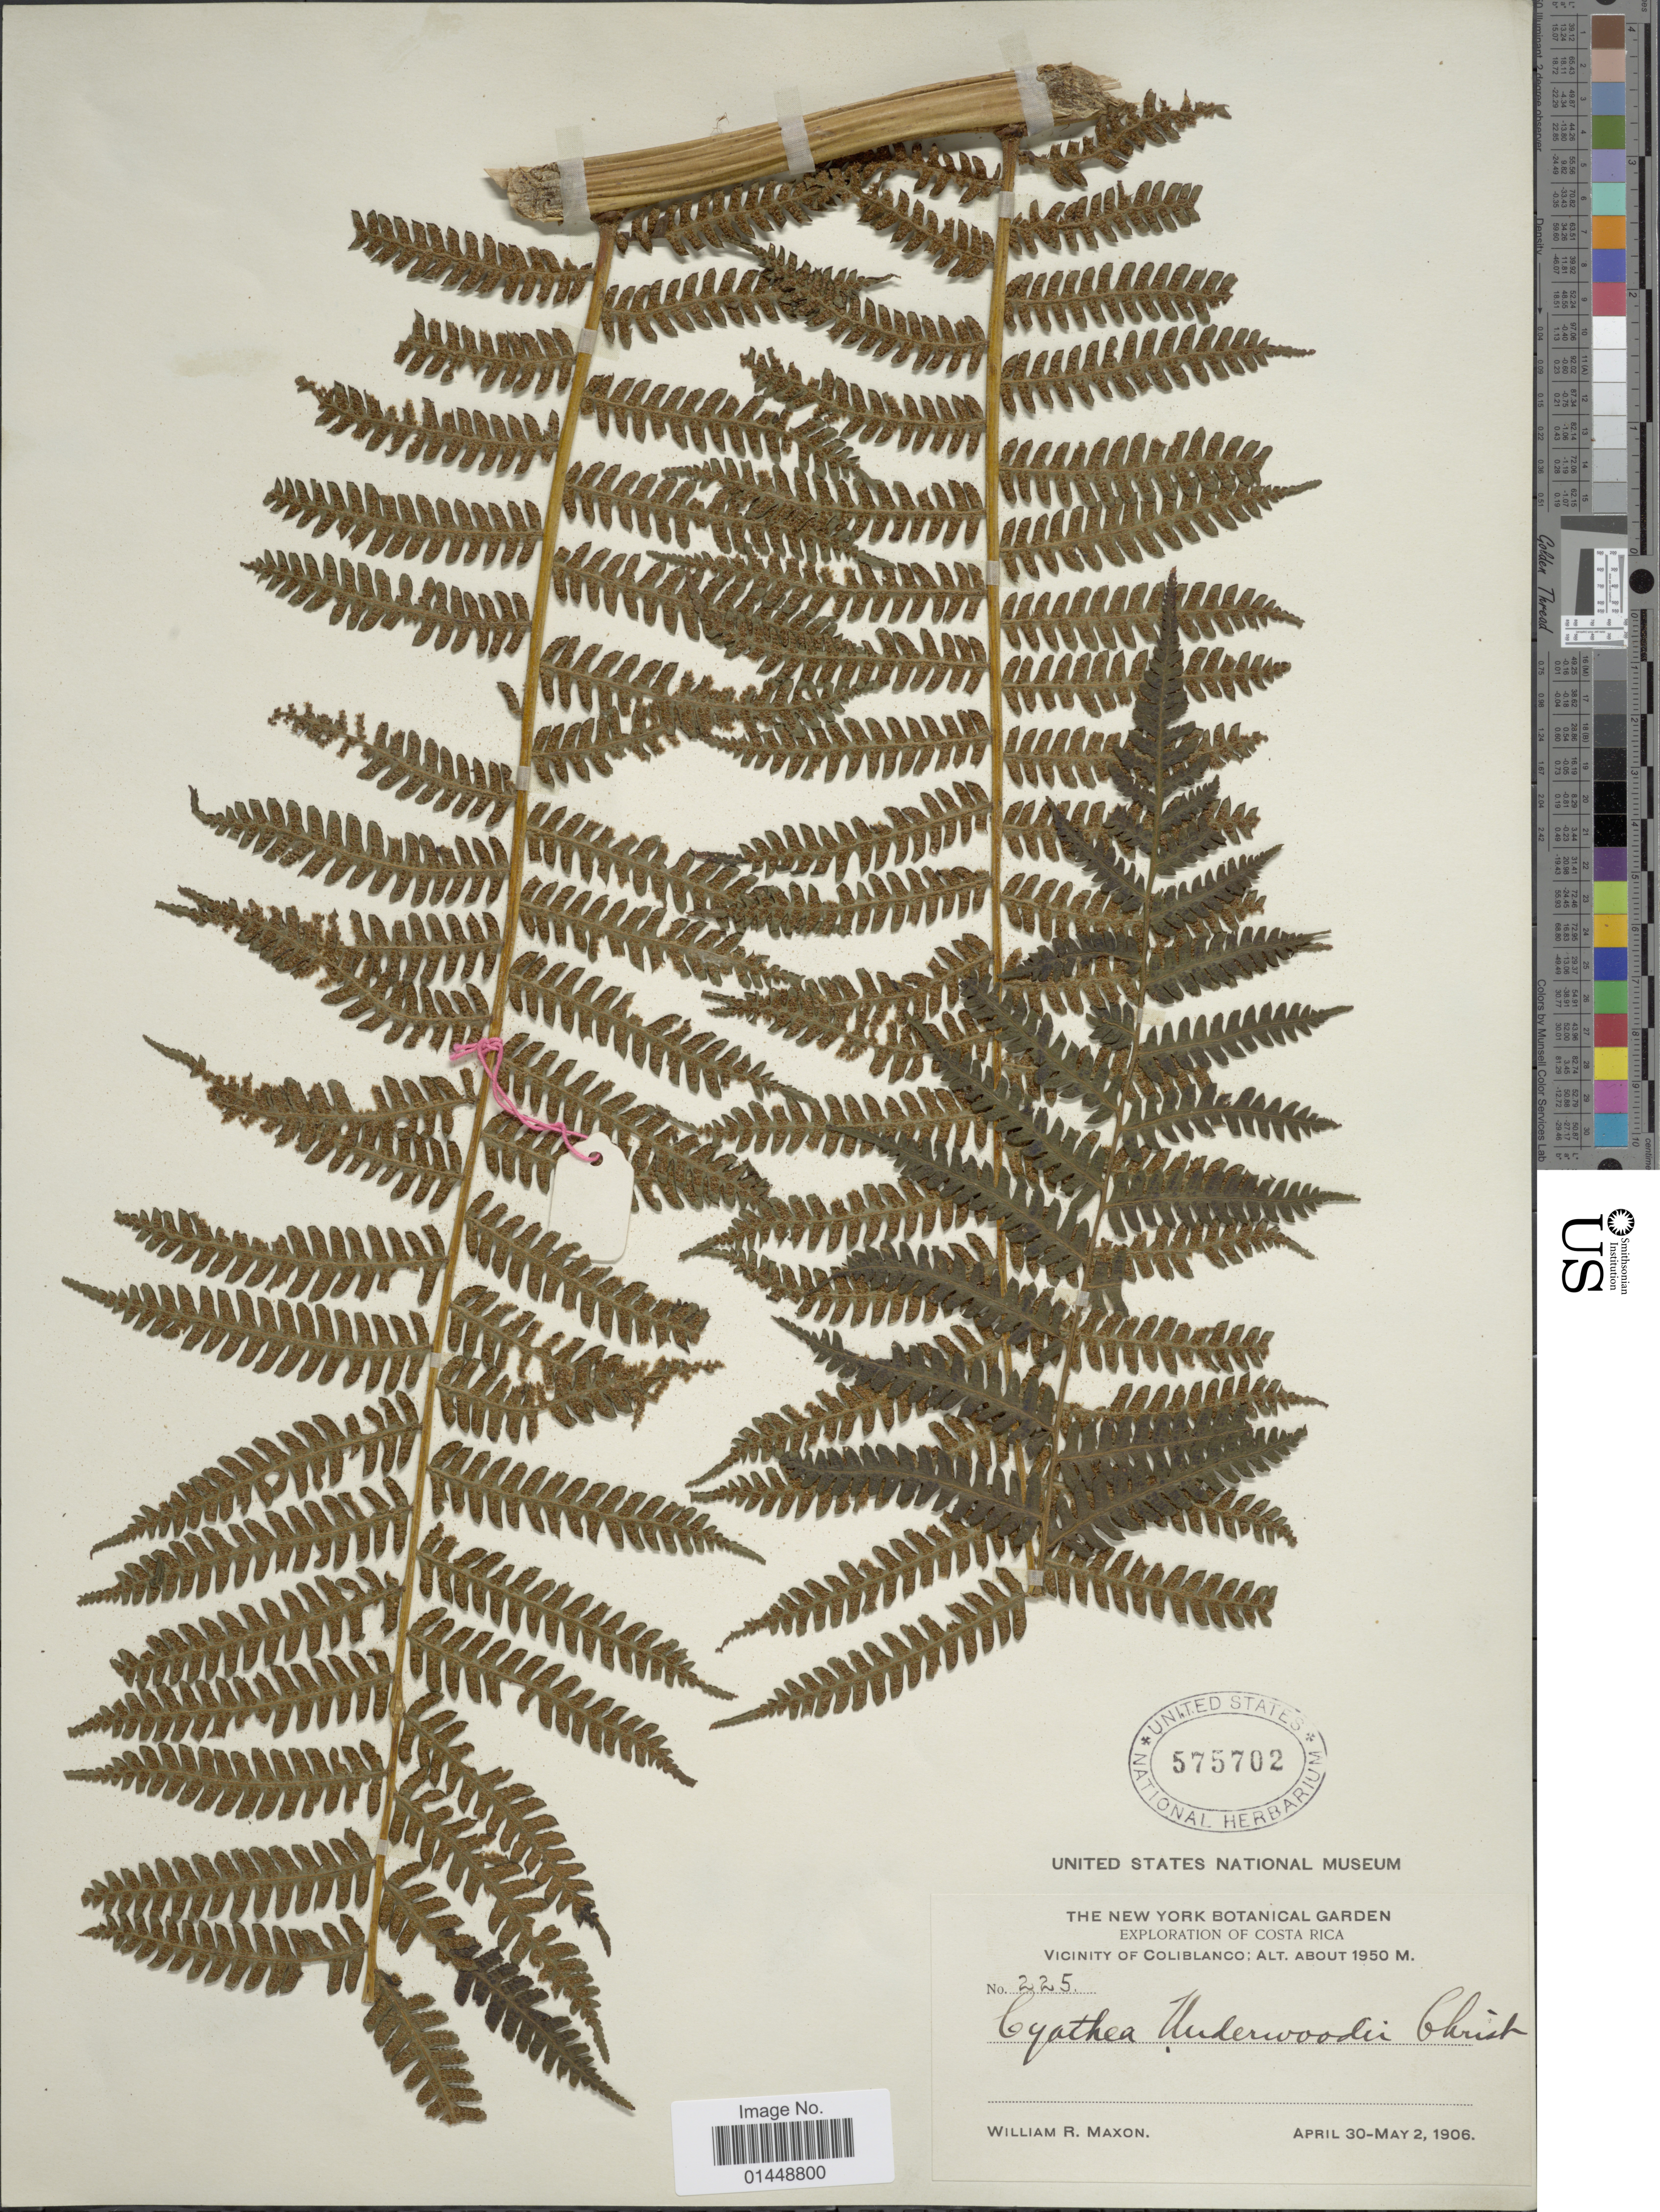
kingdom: Plantae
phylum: Tracheophyta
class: Polypodiopsida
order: Cyatheales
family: Cyatheaceae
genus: Cyathea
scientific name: Cyathea fulva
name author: (M. Martens & Galeotti) Fée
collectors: W. R. Maxon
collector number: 225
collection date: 1906-04-30/1906-05-02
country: Costa Rica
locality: Vicinity of Coliblanco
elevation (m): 1950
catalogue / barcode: US 575702